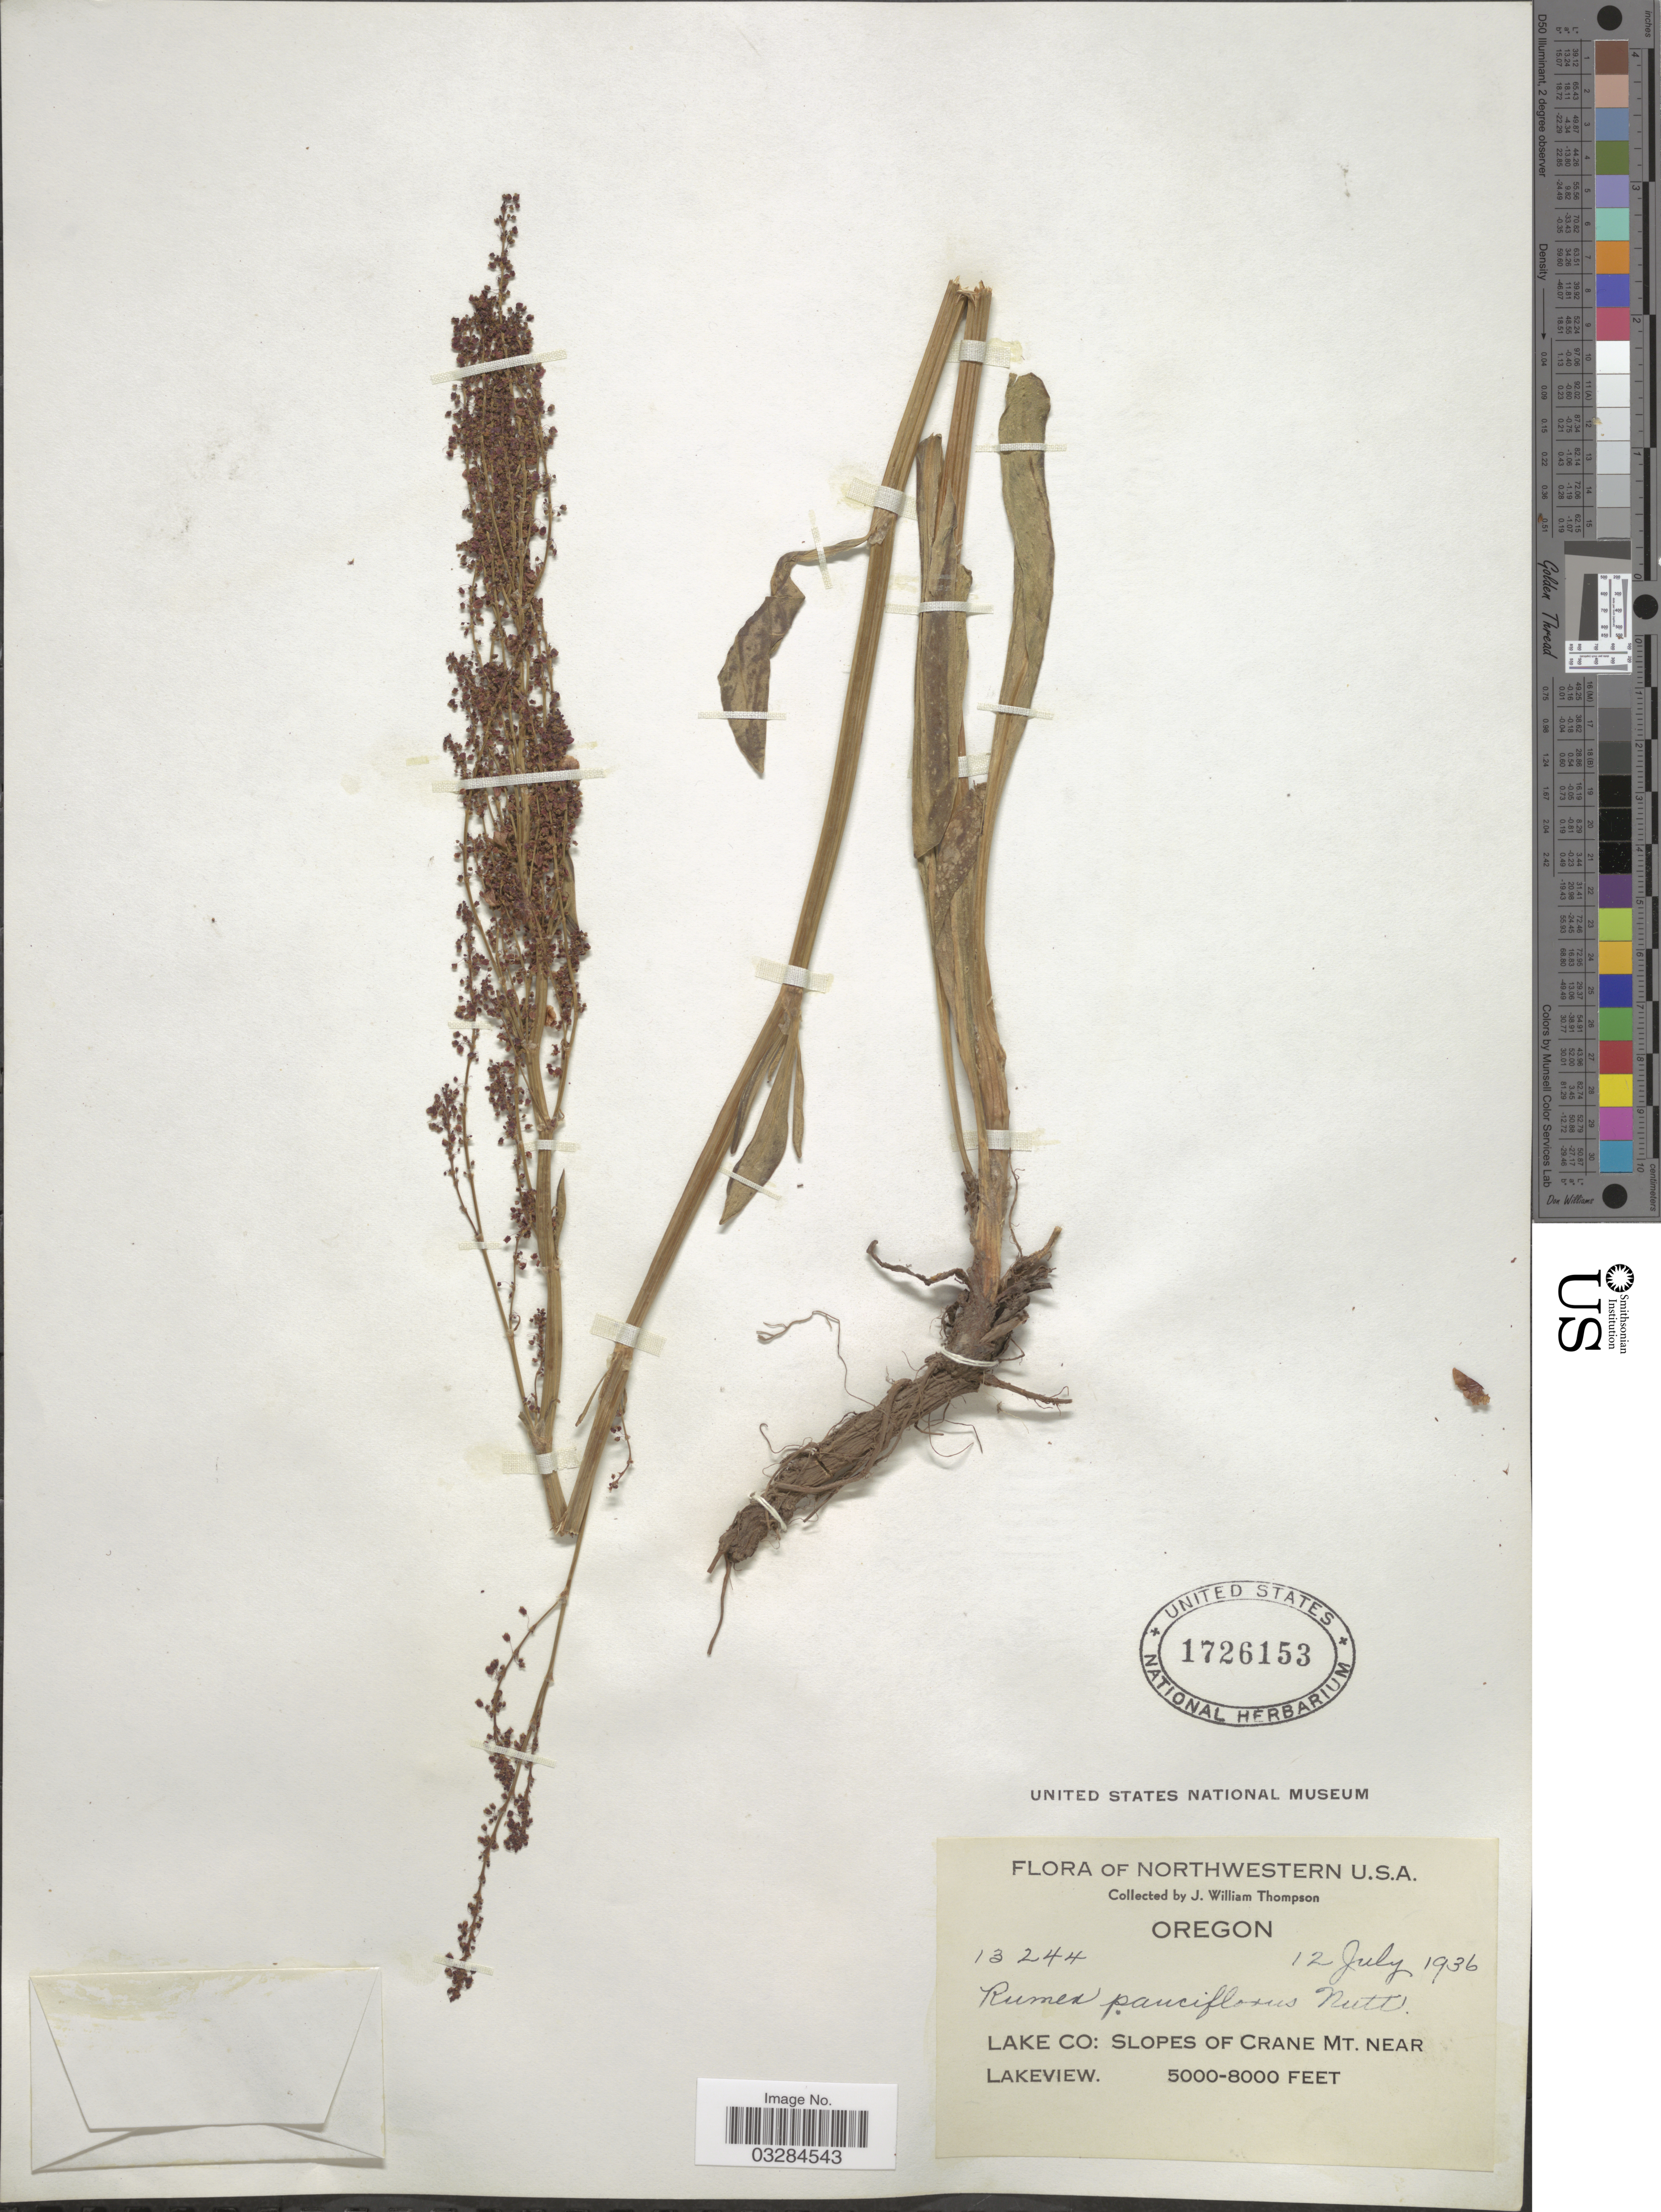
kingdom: Plantae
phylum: Tracheophyta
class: Magnoliopsida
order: Caryophyllales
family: Polygonaceae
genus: Rumex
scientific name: Rumex paucifolius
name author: Nutt.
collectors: J. W. Thompson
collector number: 13244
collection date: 1936-07-12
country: United States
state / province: Oregon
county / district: Lake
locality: Northwestern U.S.A., Lake Co: Slopes of Crane Mt. near Lakeview.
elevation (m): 1524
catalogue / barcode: US 1726153